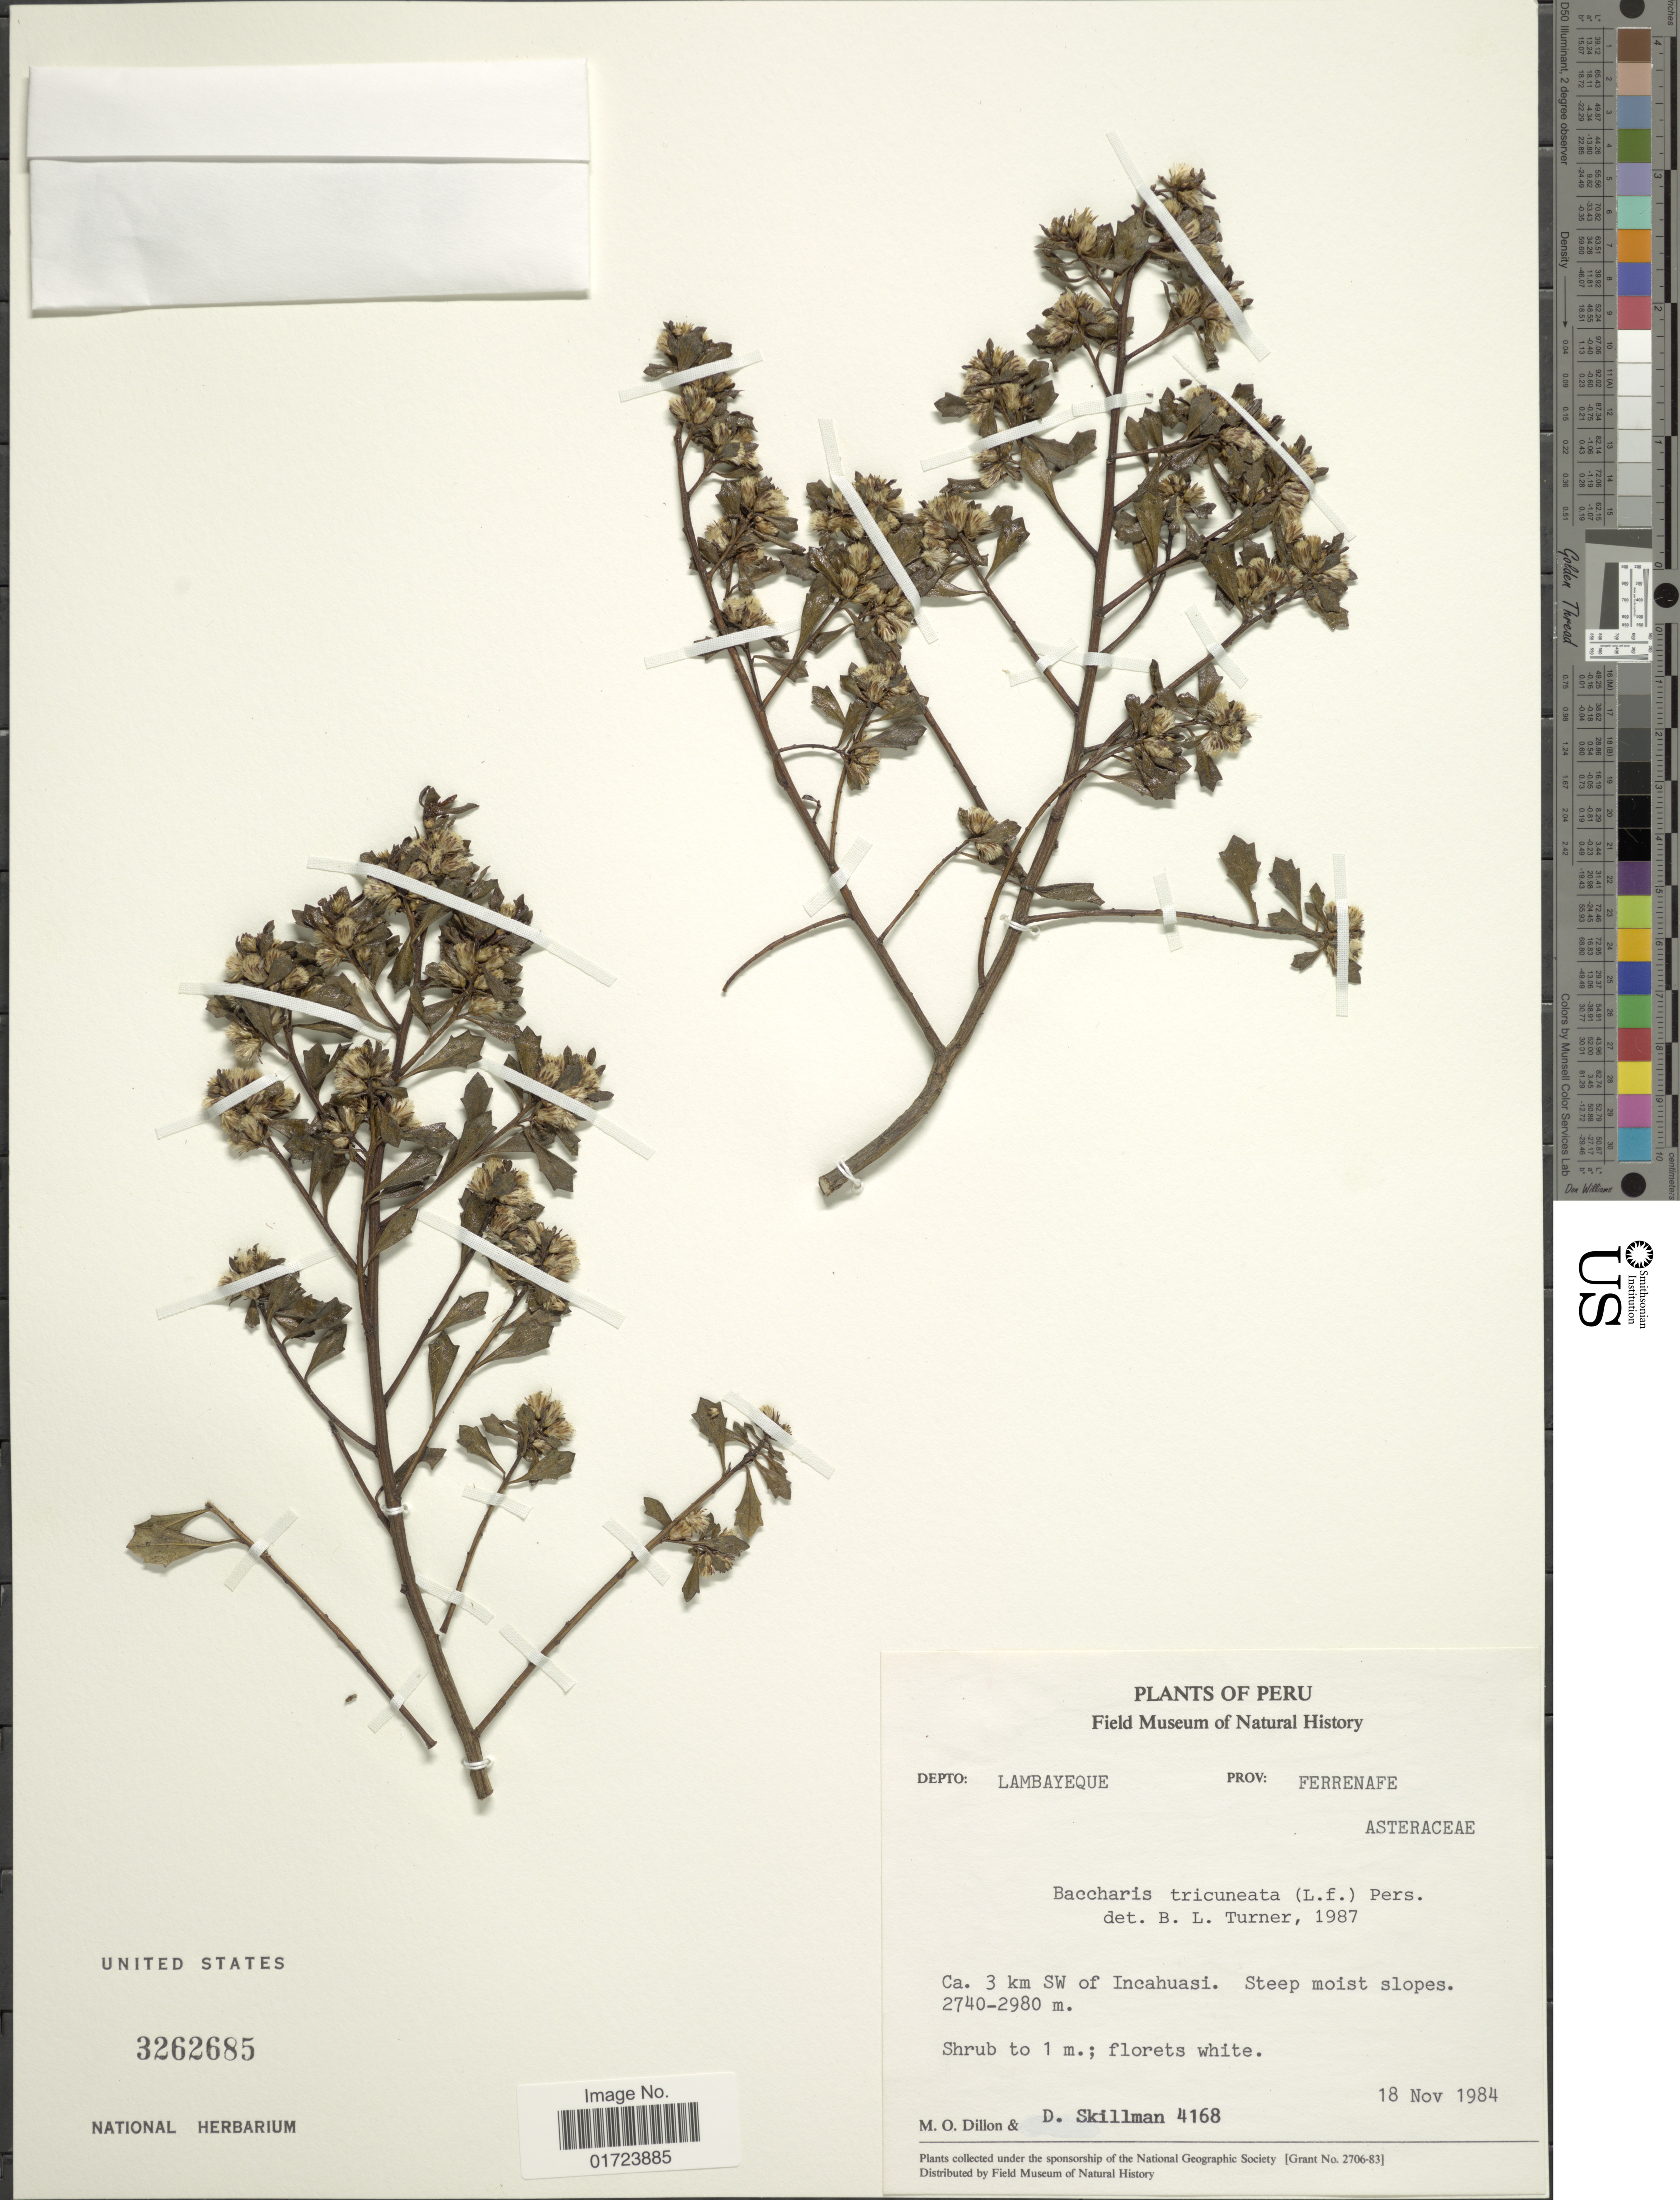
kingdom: Plantae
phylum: Tracheophyta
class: Magnoliopsida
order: Asterales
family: Asteraceae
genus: Baccharis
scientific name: Baccharis tricuneata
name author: (L. f.) Pers.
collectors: M. O. Dillon & D. Skillman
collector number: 4168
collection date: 1984-11-18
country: Peru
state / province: Lambayeque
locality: Depto. Labayeque, Prov. Ferrenafe. Ca. 3 km SW of Incahuasi.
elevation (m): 2740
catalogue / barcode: US 3262685